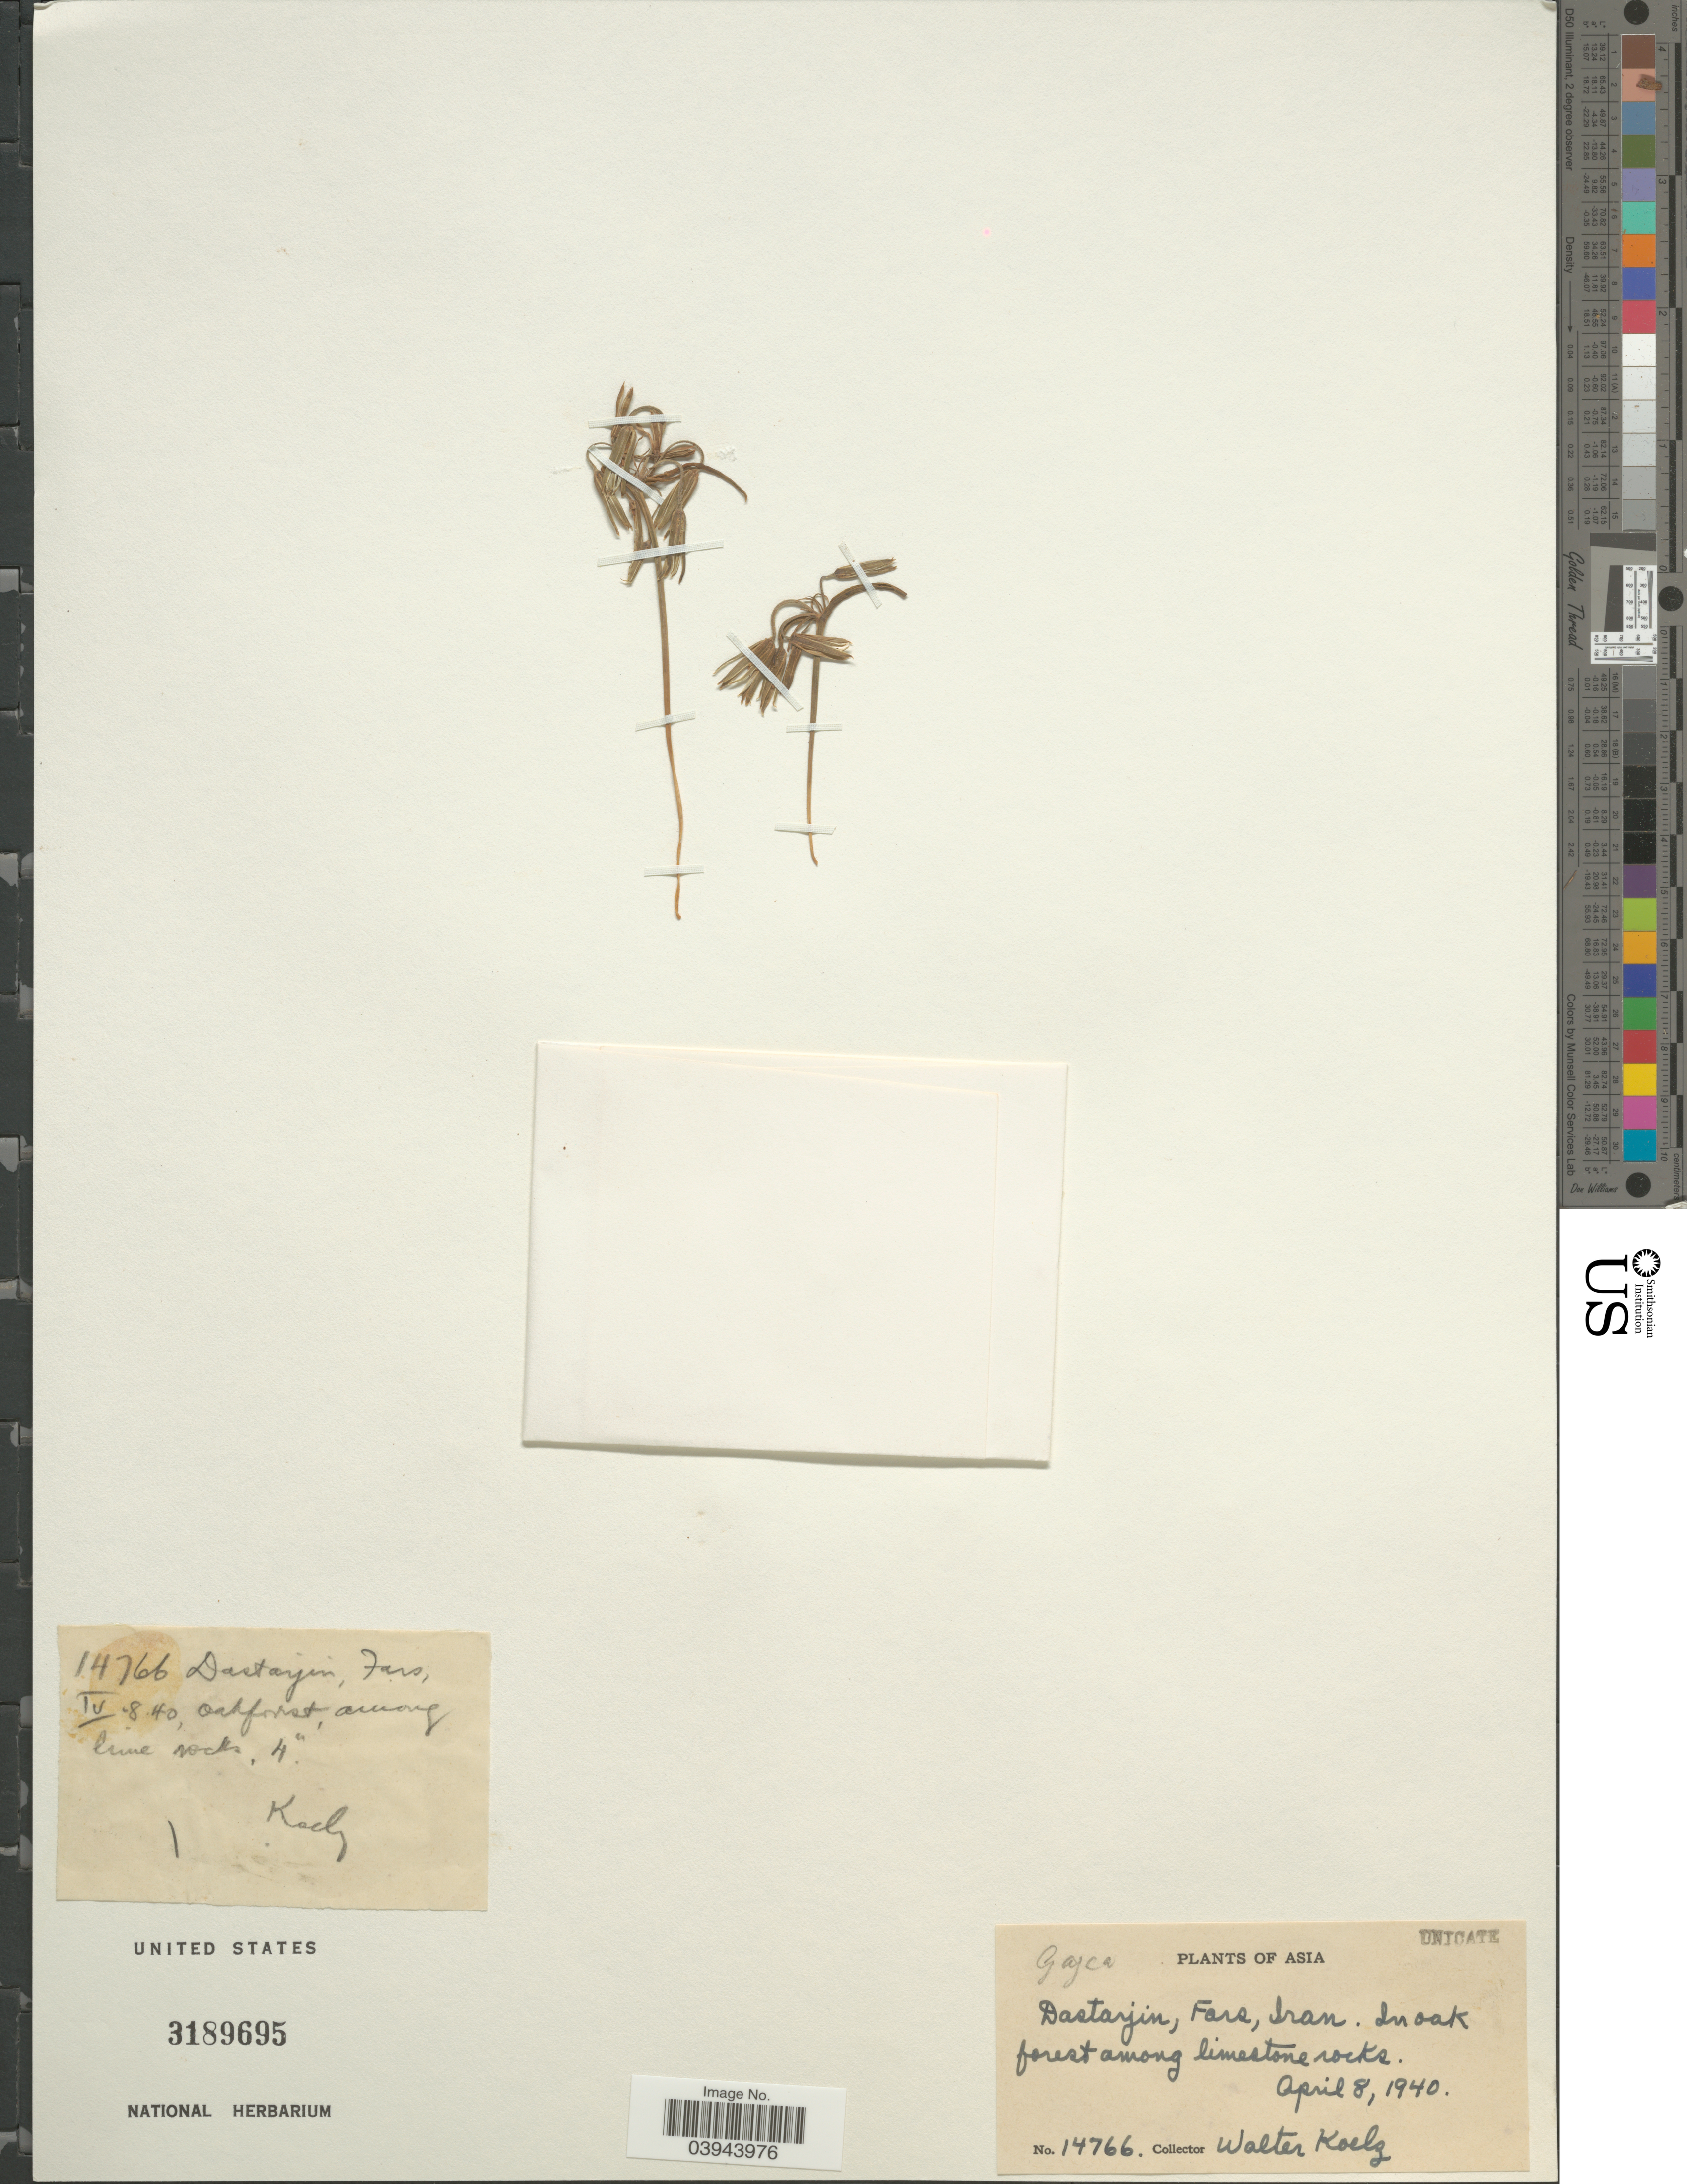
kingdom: Plantae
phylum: Tracheophyta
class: Liliopsida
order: Liliales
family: Liliaceae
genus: Gagea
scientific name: Gagea sp.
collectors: W. N. Koelz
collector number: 14766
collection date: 1940-04-08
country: Iran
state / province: Fars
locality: Dastarjin.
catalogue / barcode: US 3189695